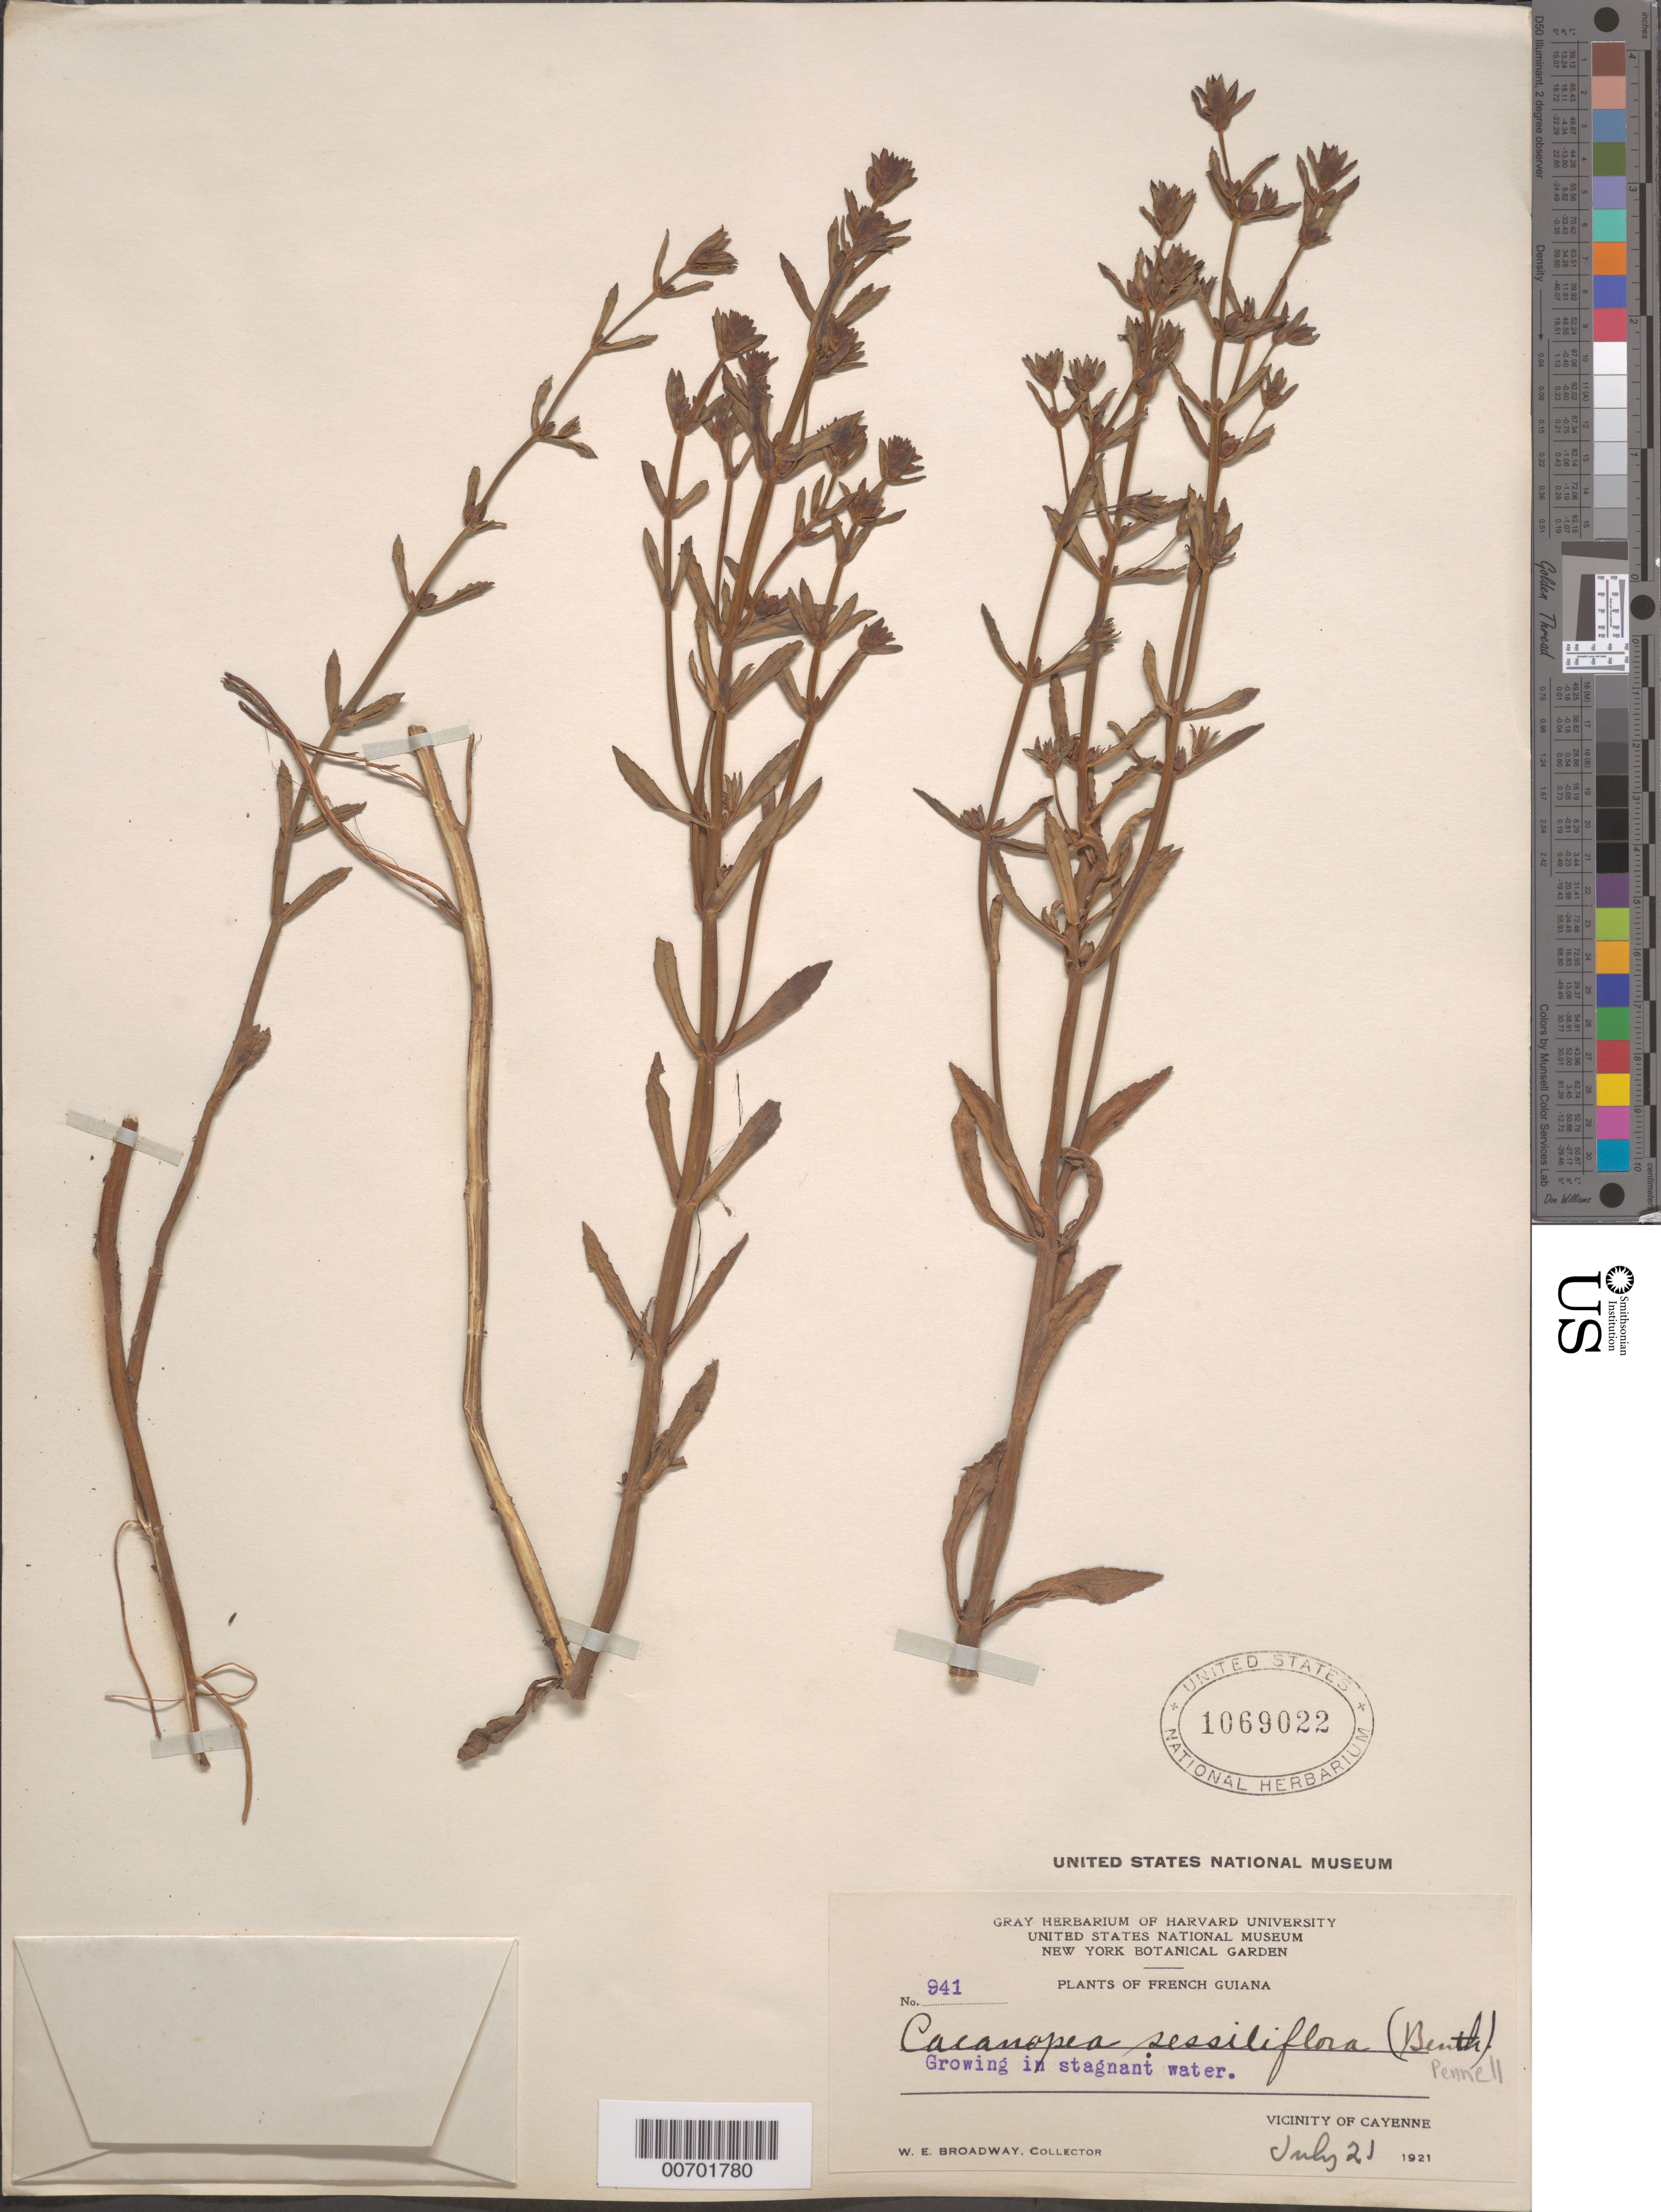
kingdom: Plantae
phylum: Tracheophyta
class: Magnoliopsida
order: Lamiales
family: Plantaginaceae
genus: Caconapea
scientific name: Caconapea sessiliflora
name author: (Benth.)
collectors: W. E. Broadway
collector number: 941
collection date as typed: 21-Jul-21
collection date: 1921-07-21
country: French Guiana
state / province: Cayenne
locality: Cayenne, Badoeul Road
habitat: In stagnant water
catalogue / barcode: US 1069022